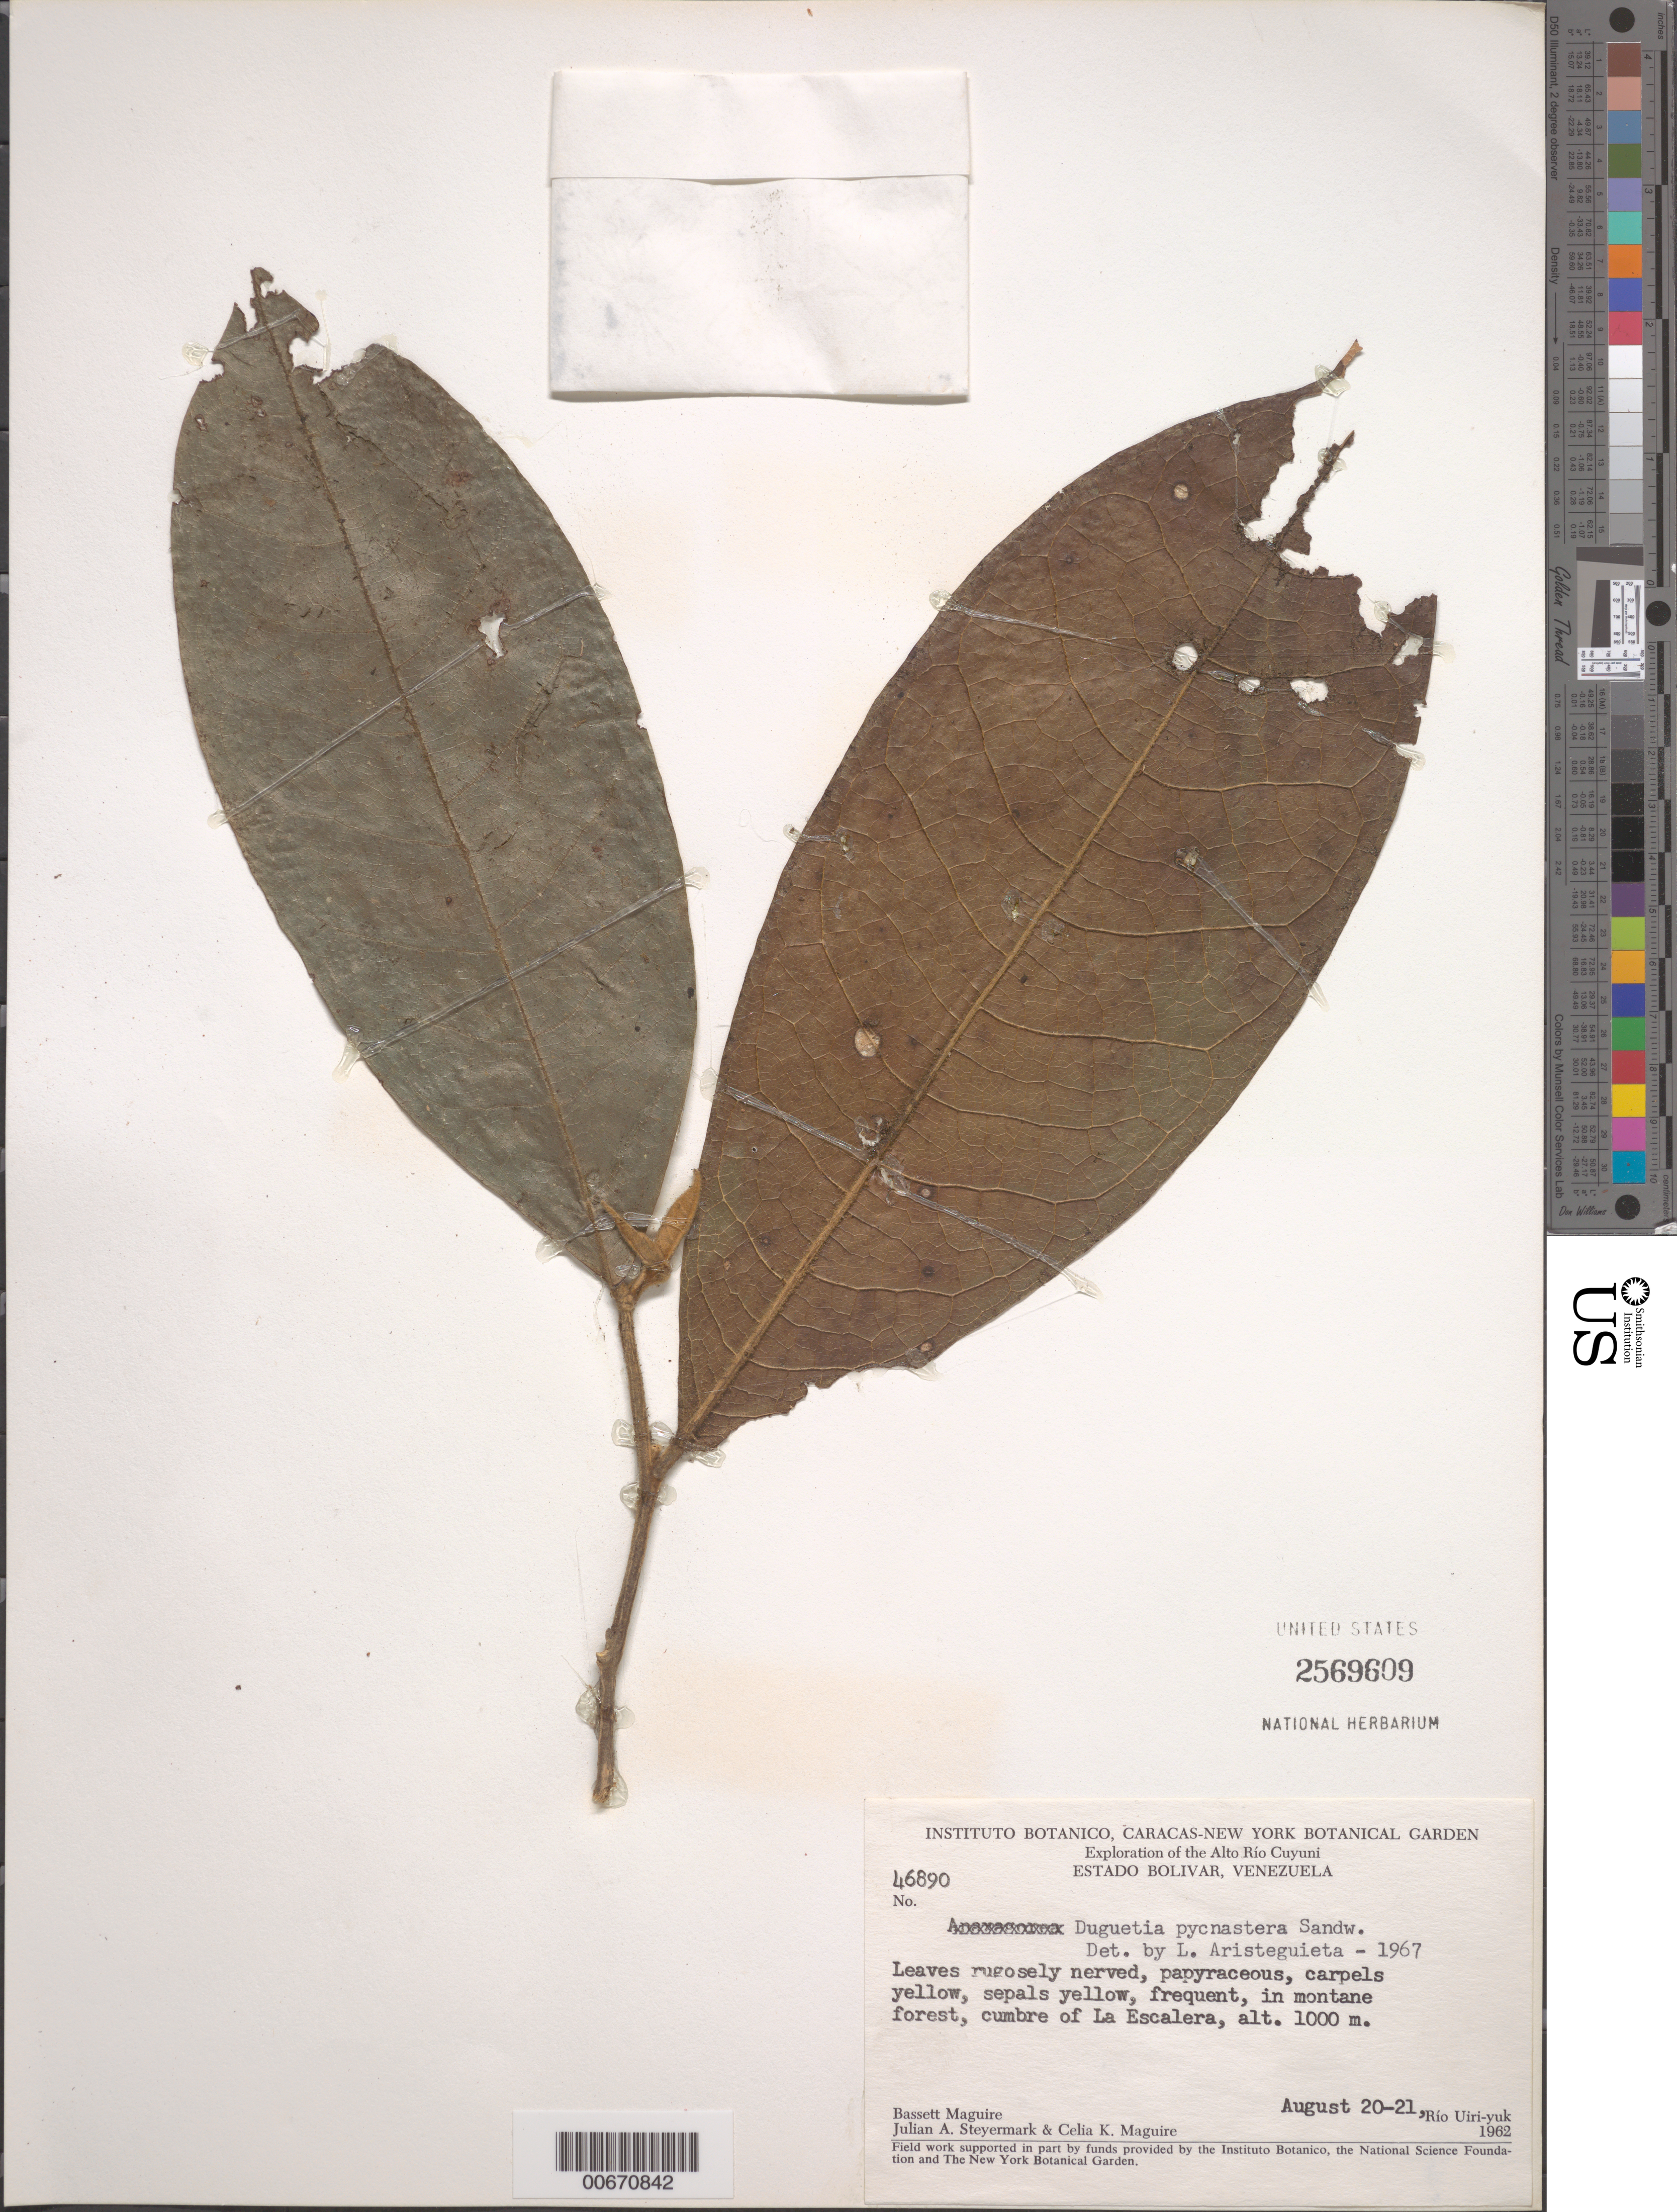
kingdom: Plantae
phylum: Tracheophyta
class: Magnoliopsida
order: Magnoliales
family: Annonaceae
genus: Duguetia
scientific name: Duguetia pycnastera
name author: Sandwith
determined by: Aristeguieta, L.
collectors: B. Maguire, C. K. Maguire & G. Wilson-Browne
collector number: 46890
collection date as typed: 20-Aug-62 to 21-Aug-62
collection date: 1962-08-20/1962-08-21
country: Venezuela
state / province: Bolívar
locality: Alto Río Cuyuni, Río Uiri-yuk, La Escalera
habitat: Montane forest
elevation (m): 1000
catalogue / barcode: US 2569609